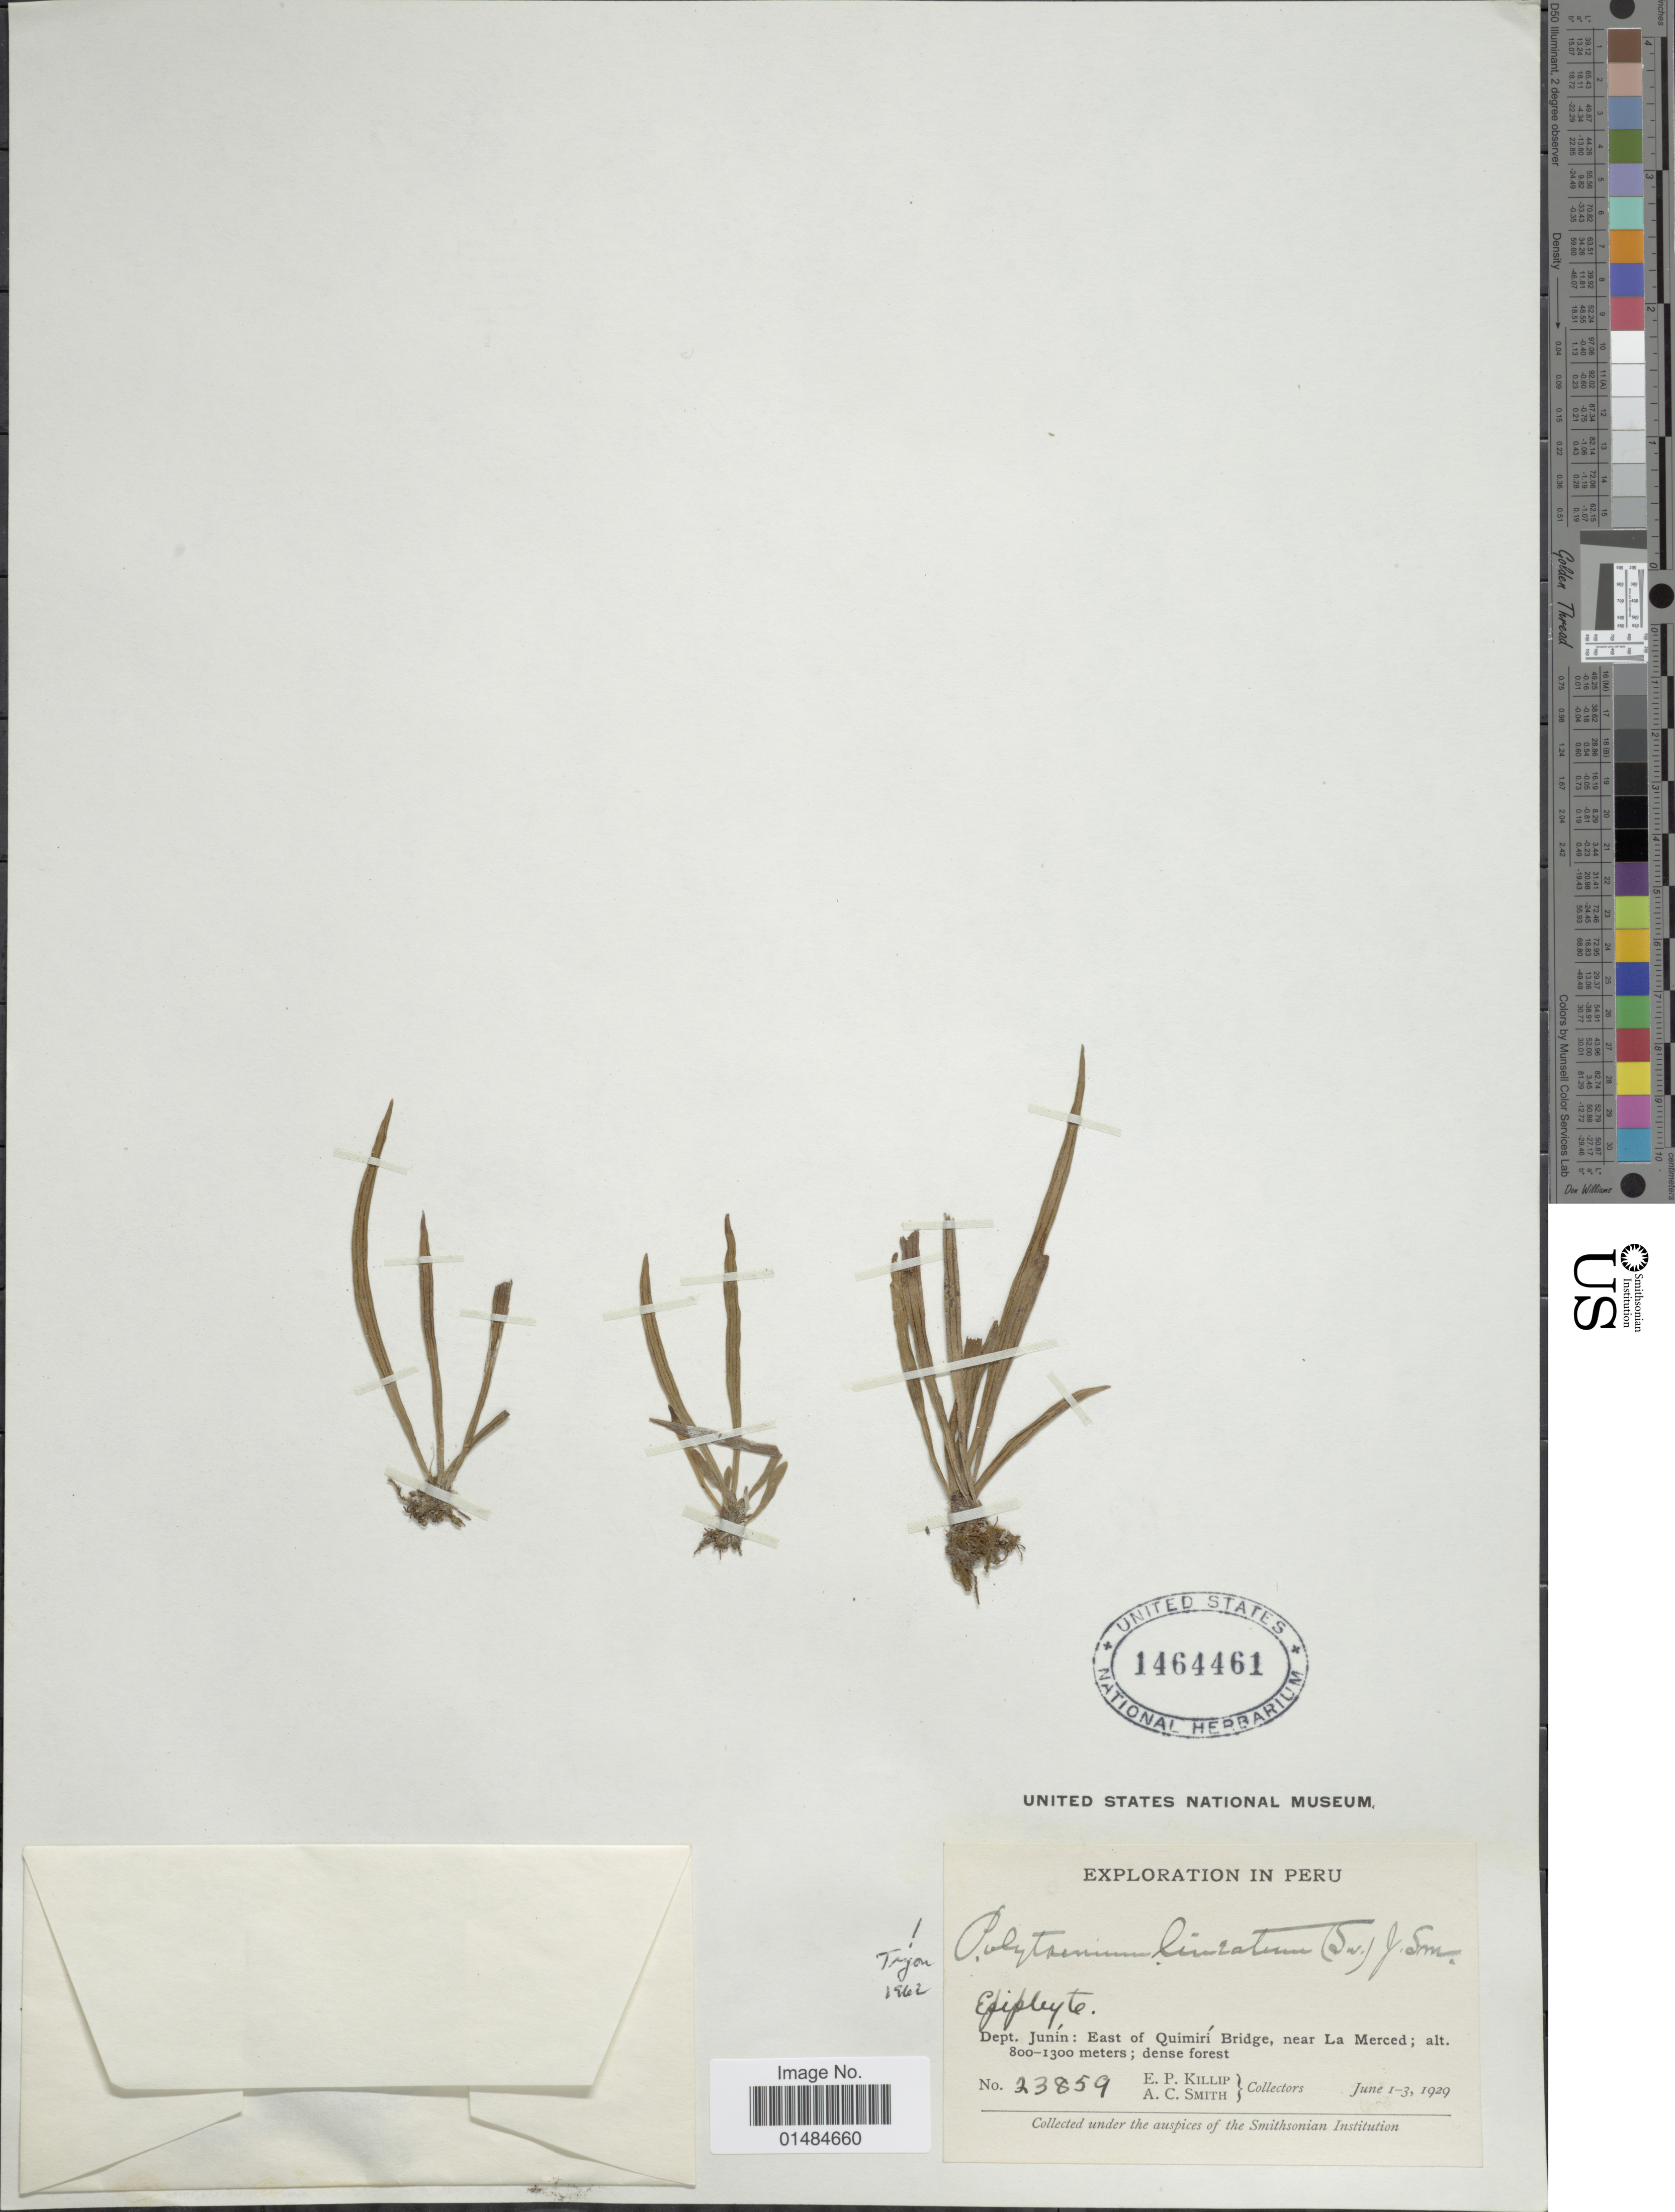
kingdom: Plantae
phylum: Tracheophyta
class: Polypodiopsida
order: Polypodiales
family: Pteridaceae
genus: Polytaenium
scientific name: Polytaenium lineatum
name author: (Sw.) J. Sm.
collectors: E. P. Killip & A. C. Smith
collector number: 23859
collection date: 1929-06-01/1929-06-03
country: Peru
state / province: Junín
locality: Dept, Junín: East of Quimirí Bridge, near La Merced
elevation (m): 800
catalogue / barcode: US 1464461